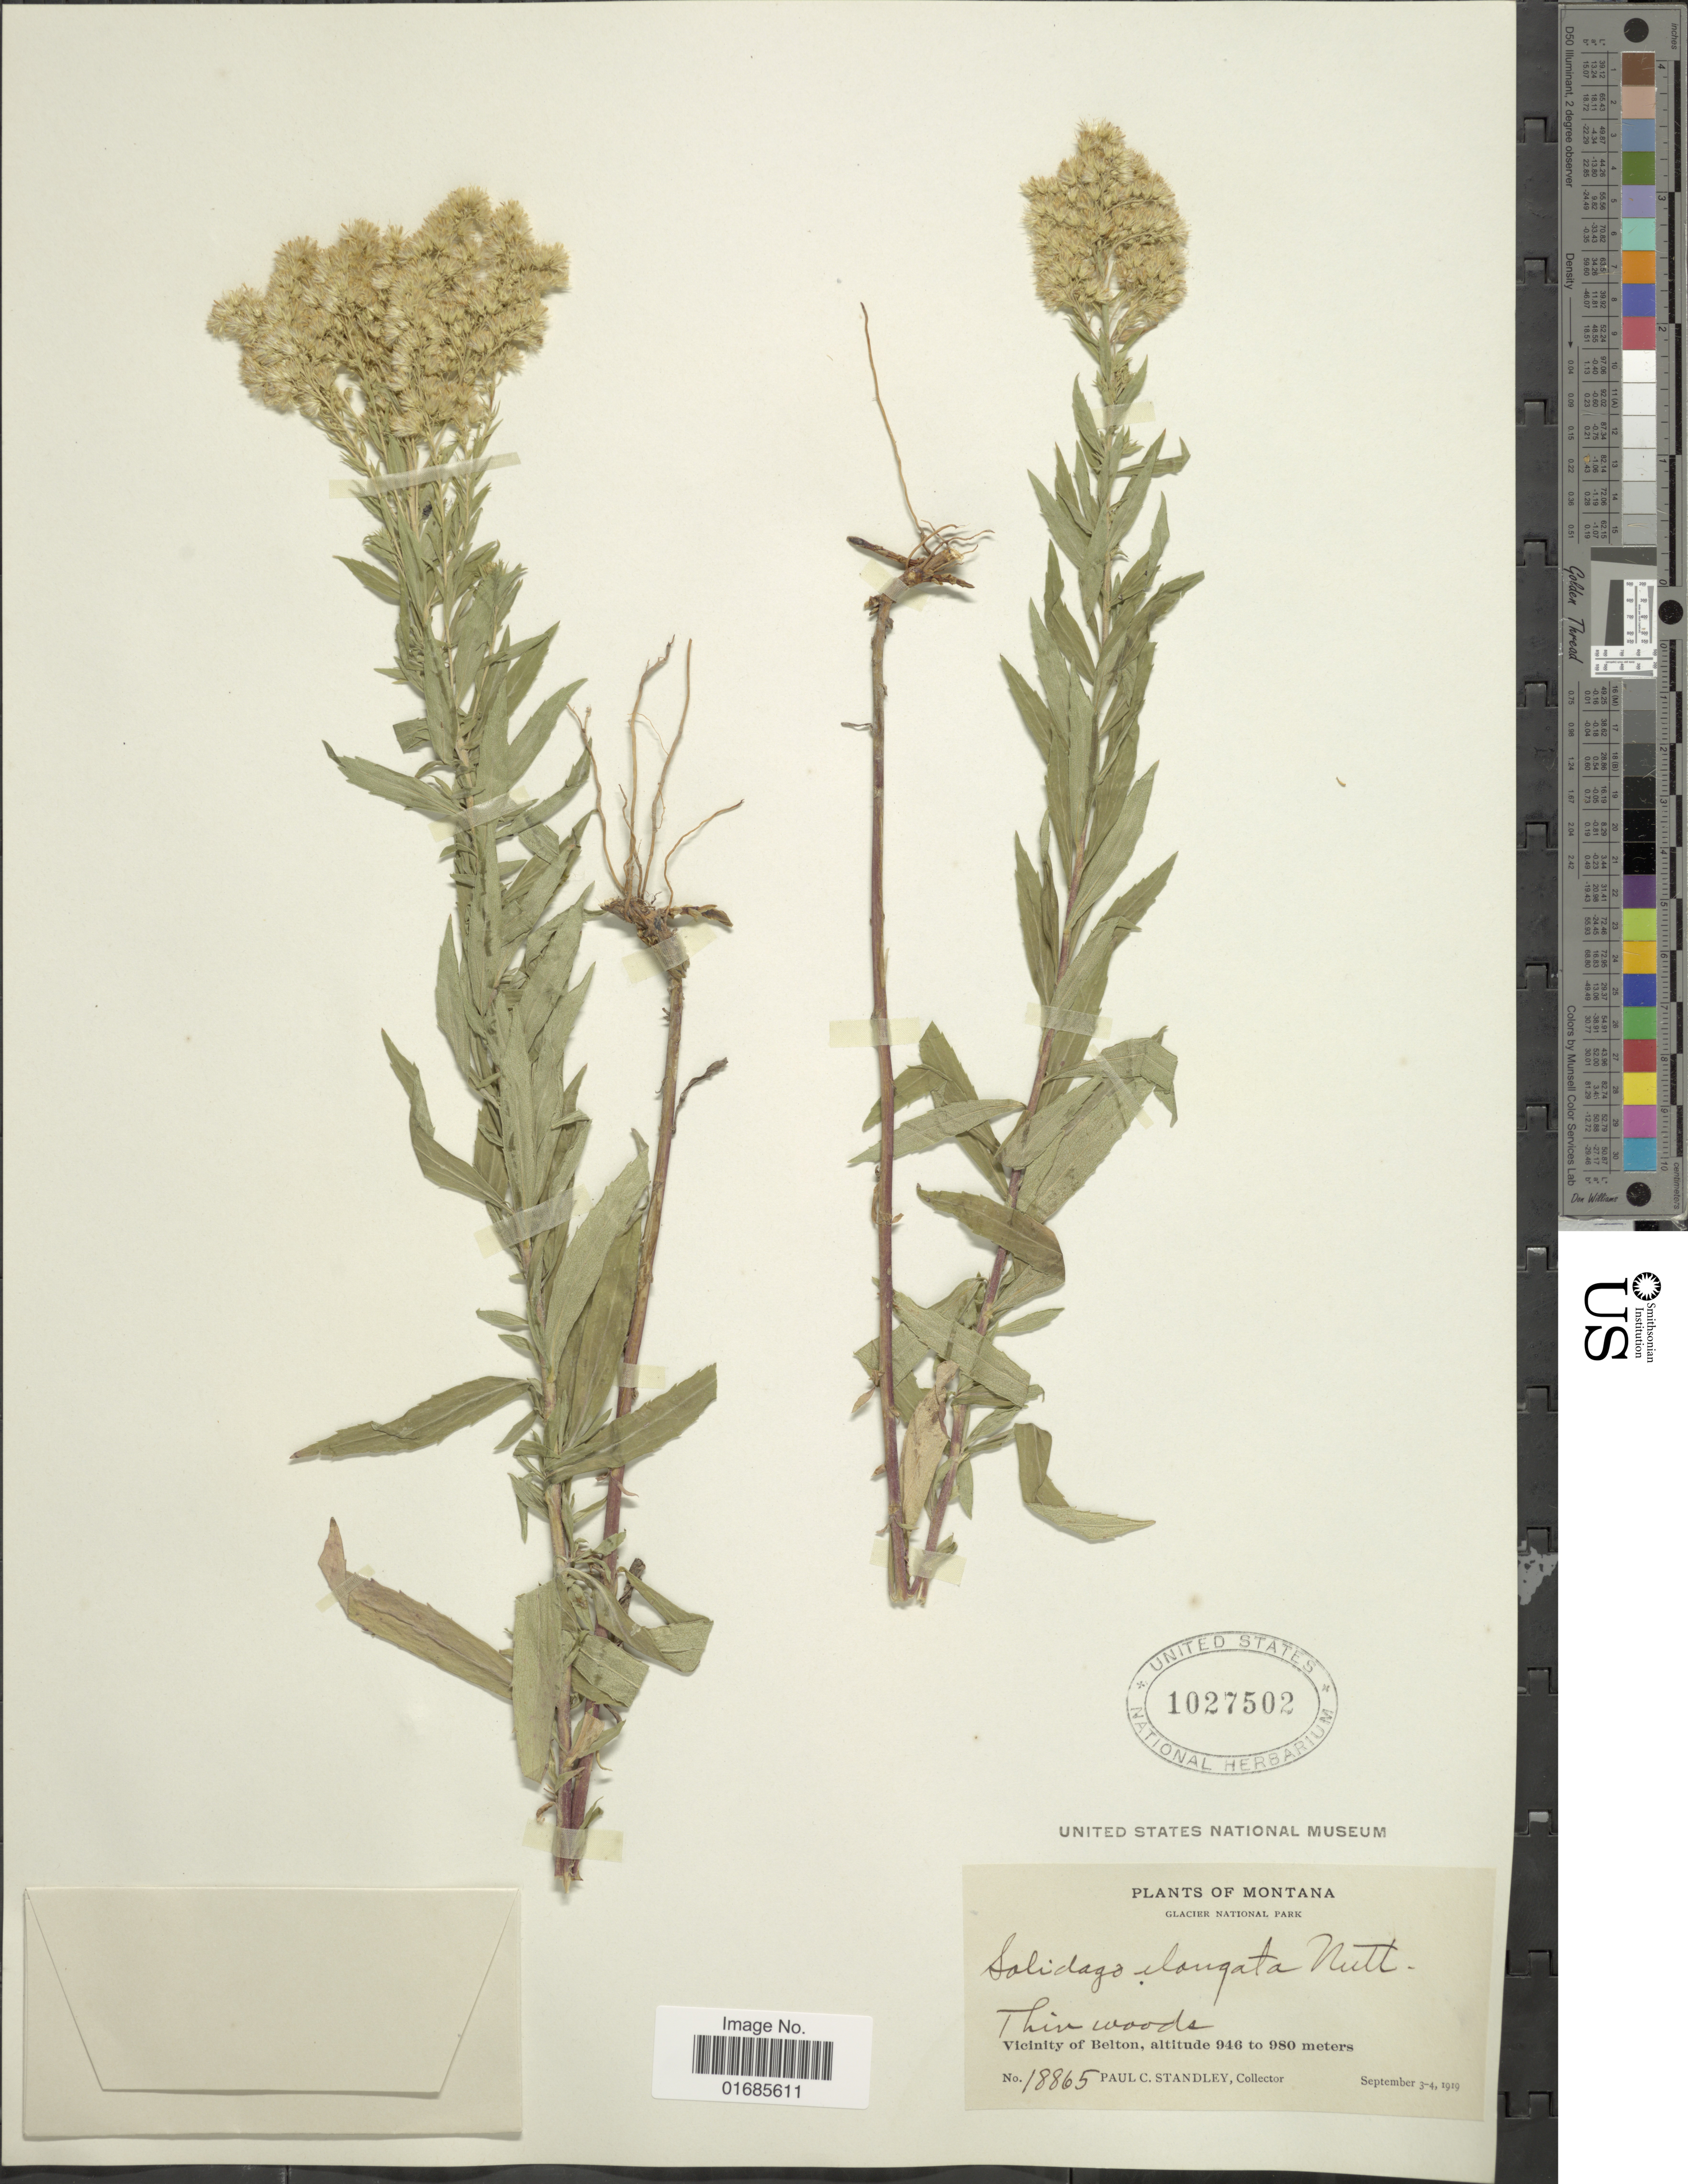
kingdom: Plantae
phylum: Tracheophyta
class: Magnoliopsida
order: Asterales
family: Asteraceae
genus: Solidago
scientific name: Solidago canadensis var. salebrosa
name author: (Piper) M.E. Jones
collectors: P. C. Standley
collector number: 18865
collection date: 1919-09-03/1919-09-04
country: United States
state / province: Montana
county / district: Flathead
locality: Glacier National Park, Vicinity of Belton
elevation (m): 946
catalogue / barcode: US 1027502